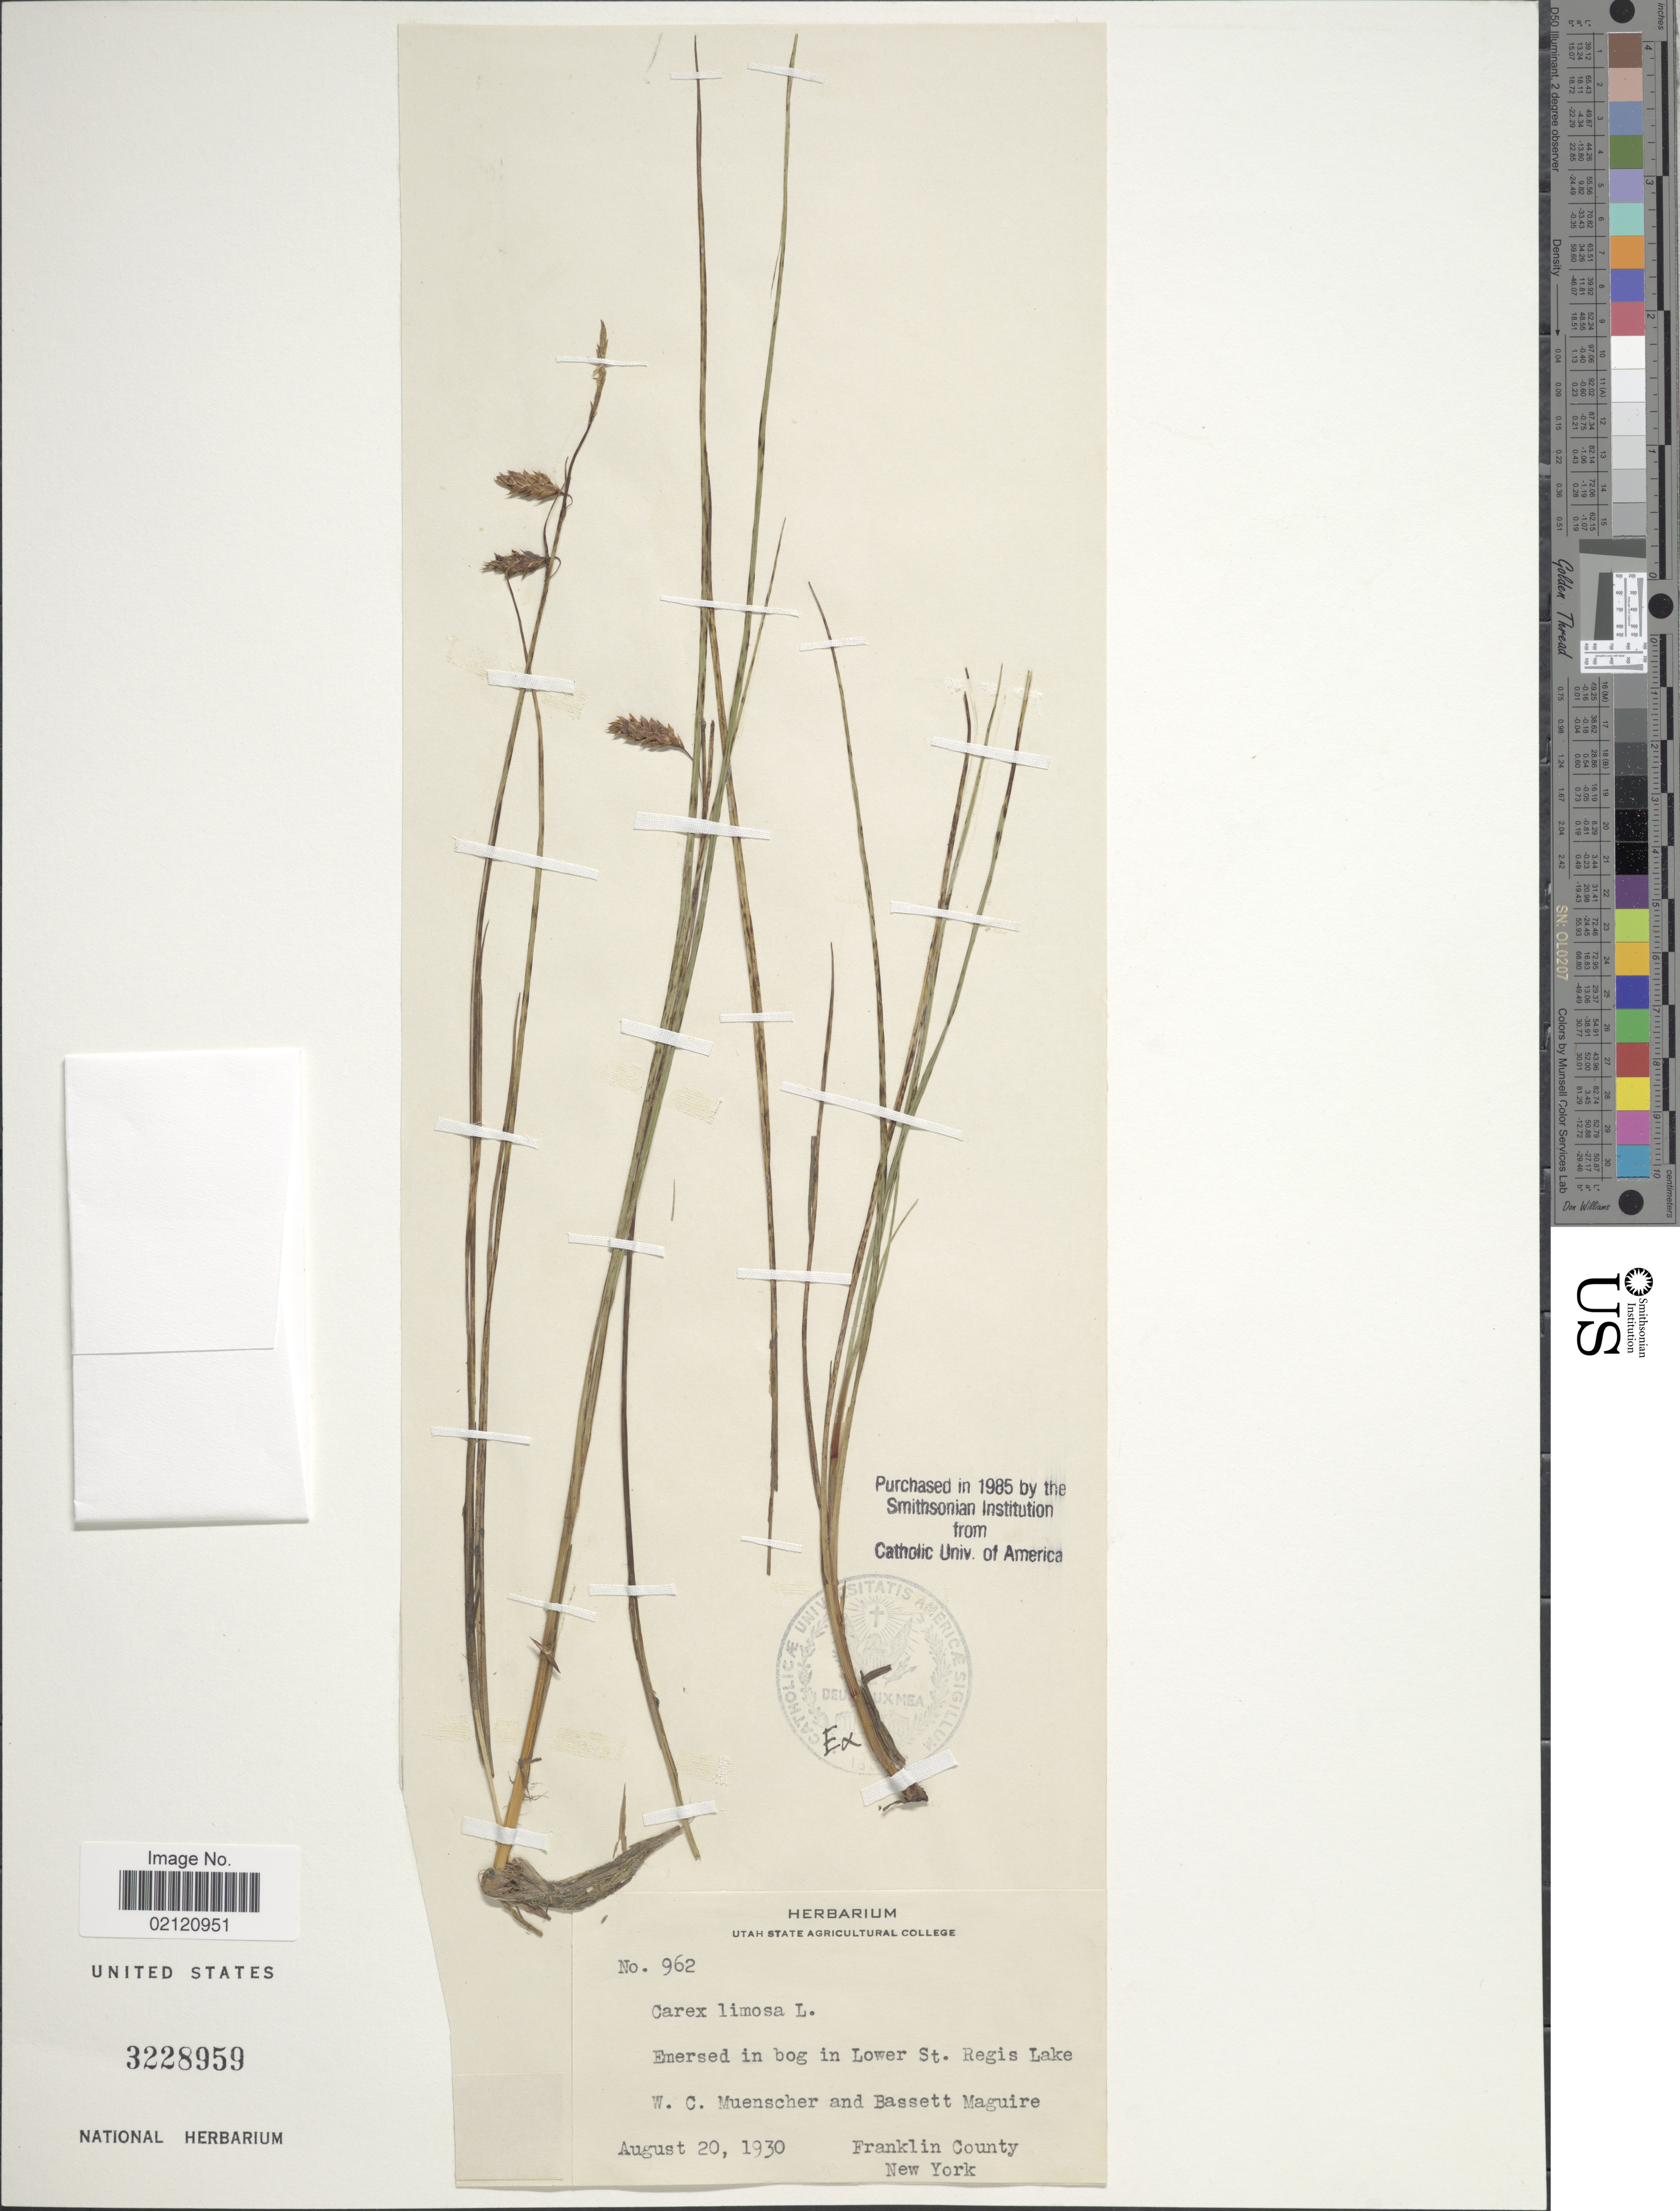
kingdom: Plantae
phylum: Tracheophyta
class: Liliopsida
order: Poales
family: Cyperaceae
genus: Carex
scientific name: Carex limosa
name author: L.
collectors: W. Muenscher & B. Maguire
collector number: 962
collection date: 1930-08-20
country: United States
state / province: New York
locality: Emersed in bog in Lower St. Regis Lake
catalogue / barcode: US 3228959